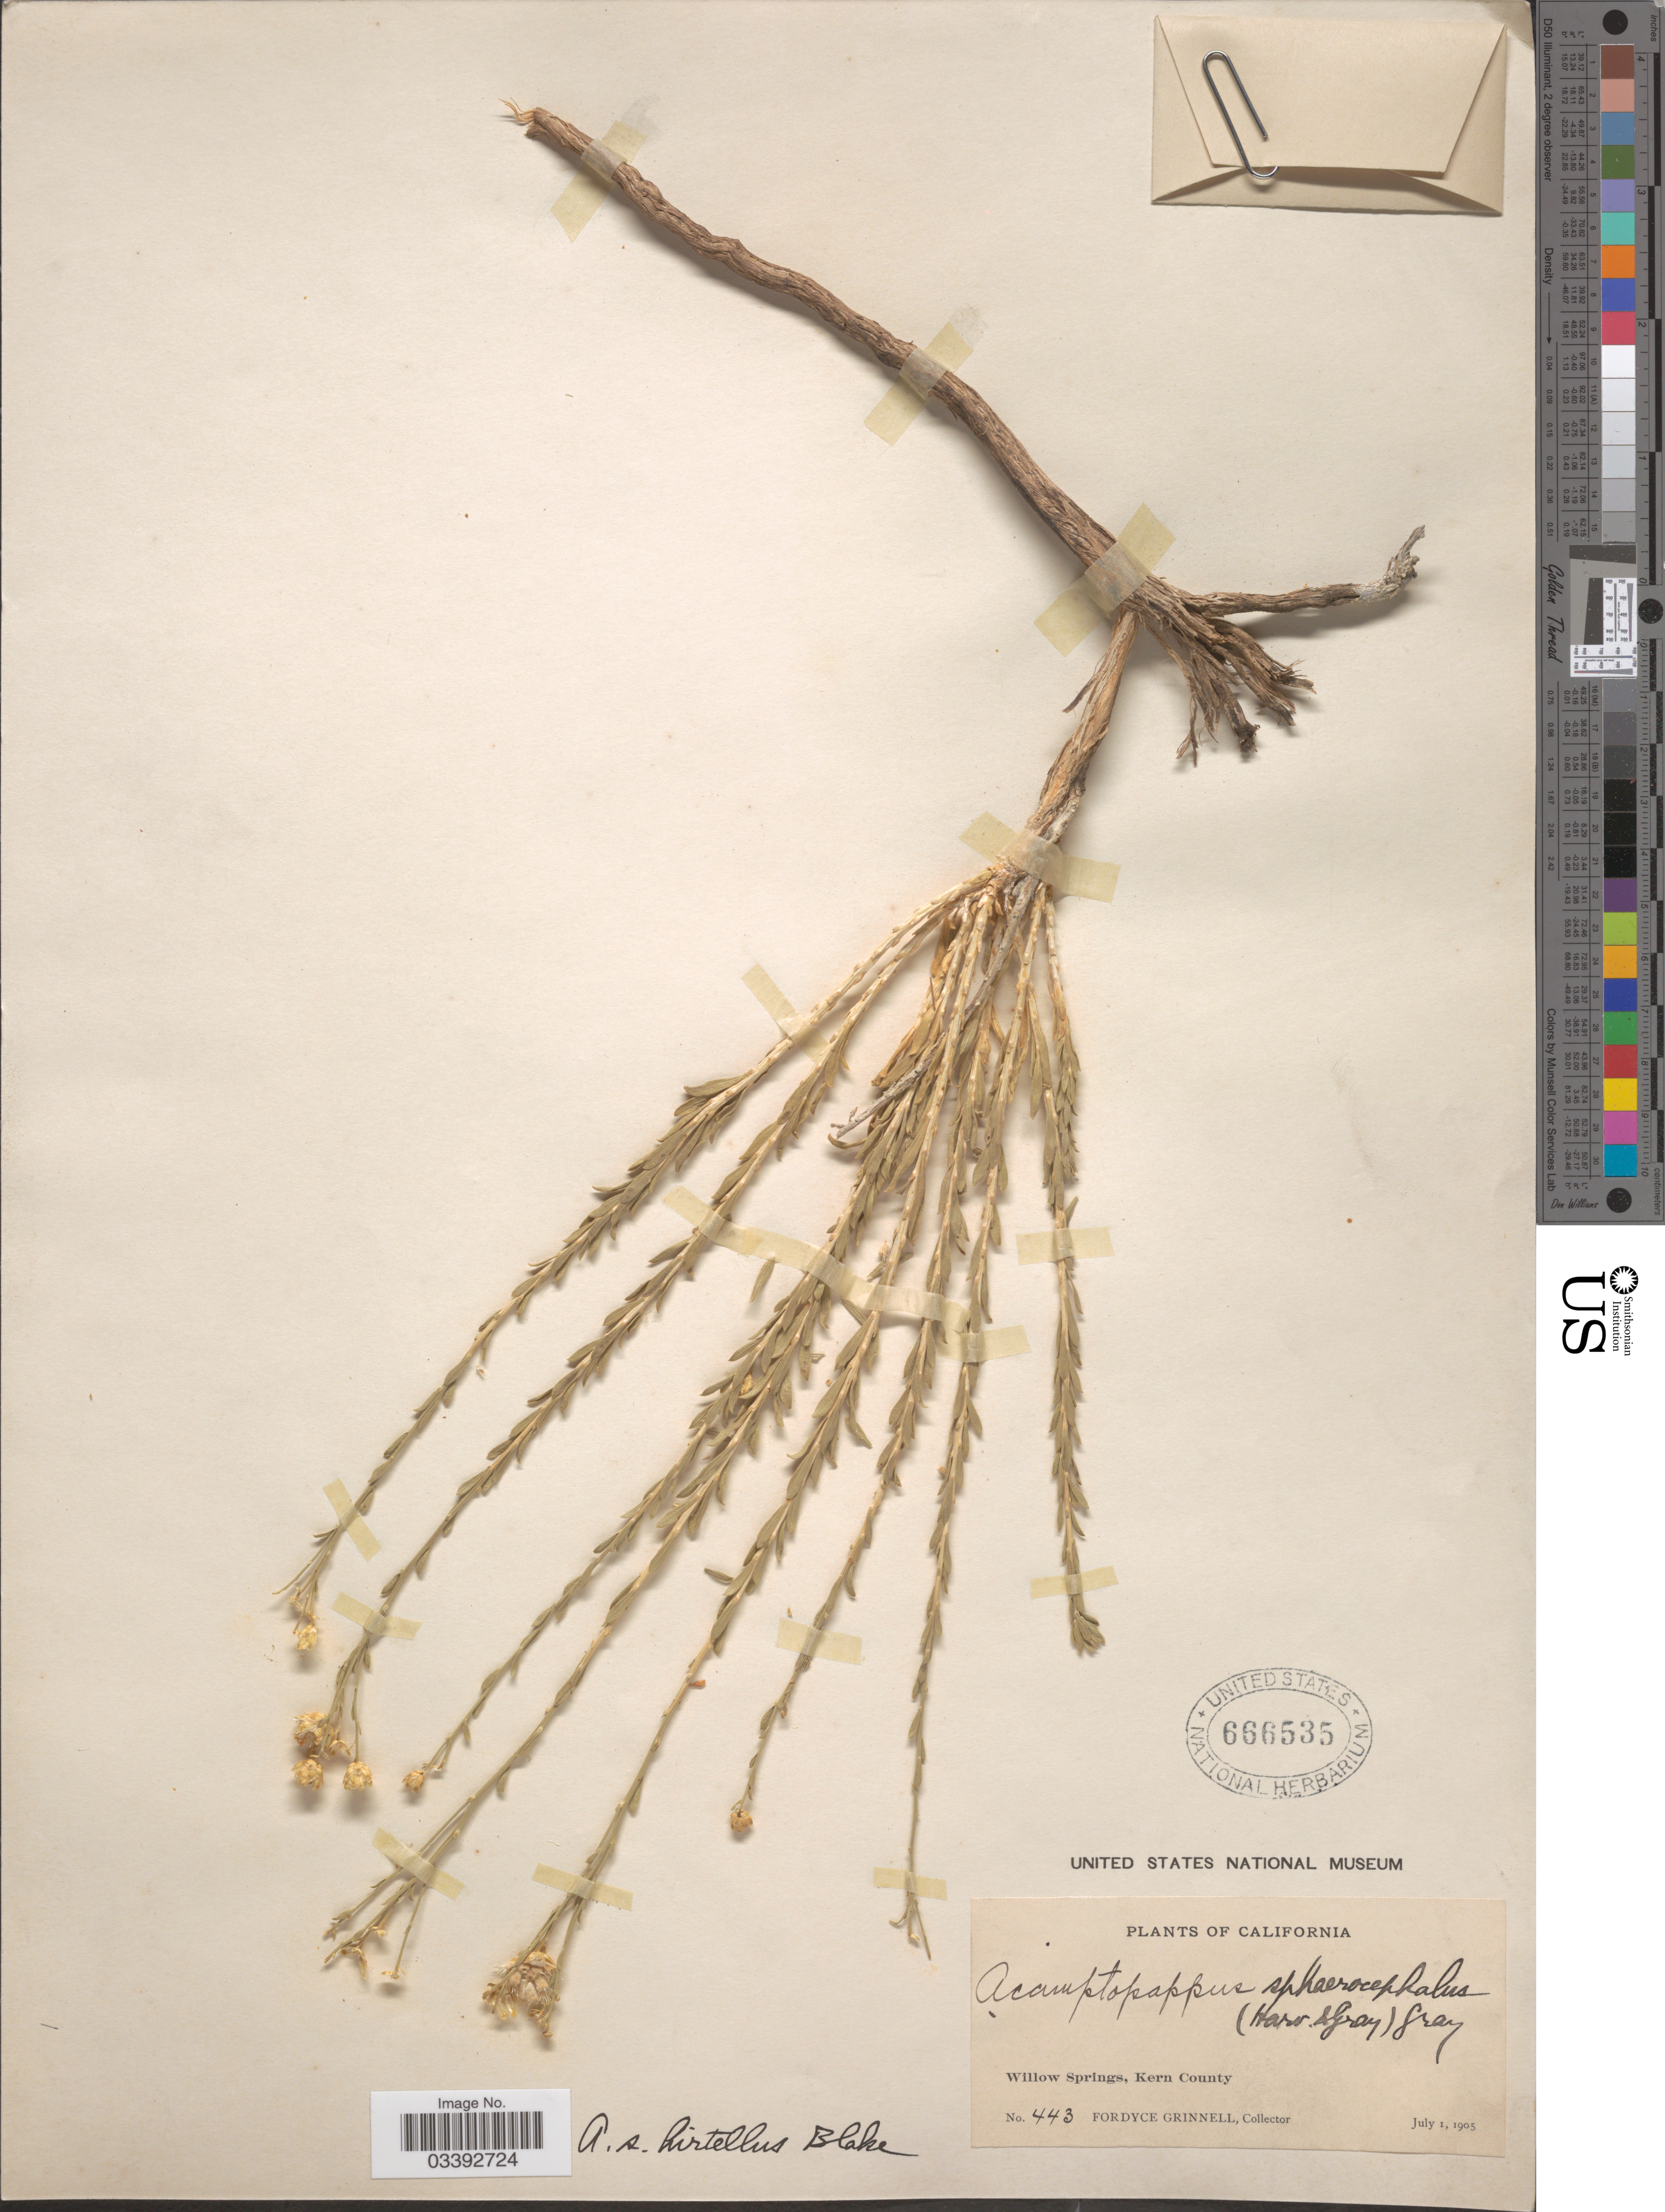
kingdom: Plantae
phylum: Tracheophyta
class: Magnoliopsida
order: Asterales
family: Asteraceae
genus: Acamptopappus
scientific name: Acamptopappus sphaerocephalus var. hirtellus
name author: S.F. Blake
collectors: F. Grinnell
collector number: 443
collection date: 1905-07-01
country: United States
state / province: California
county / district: Kern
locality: Willow Springs, Kern County.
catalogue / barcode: US 666535